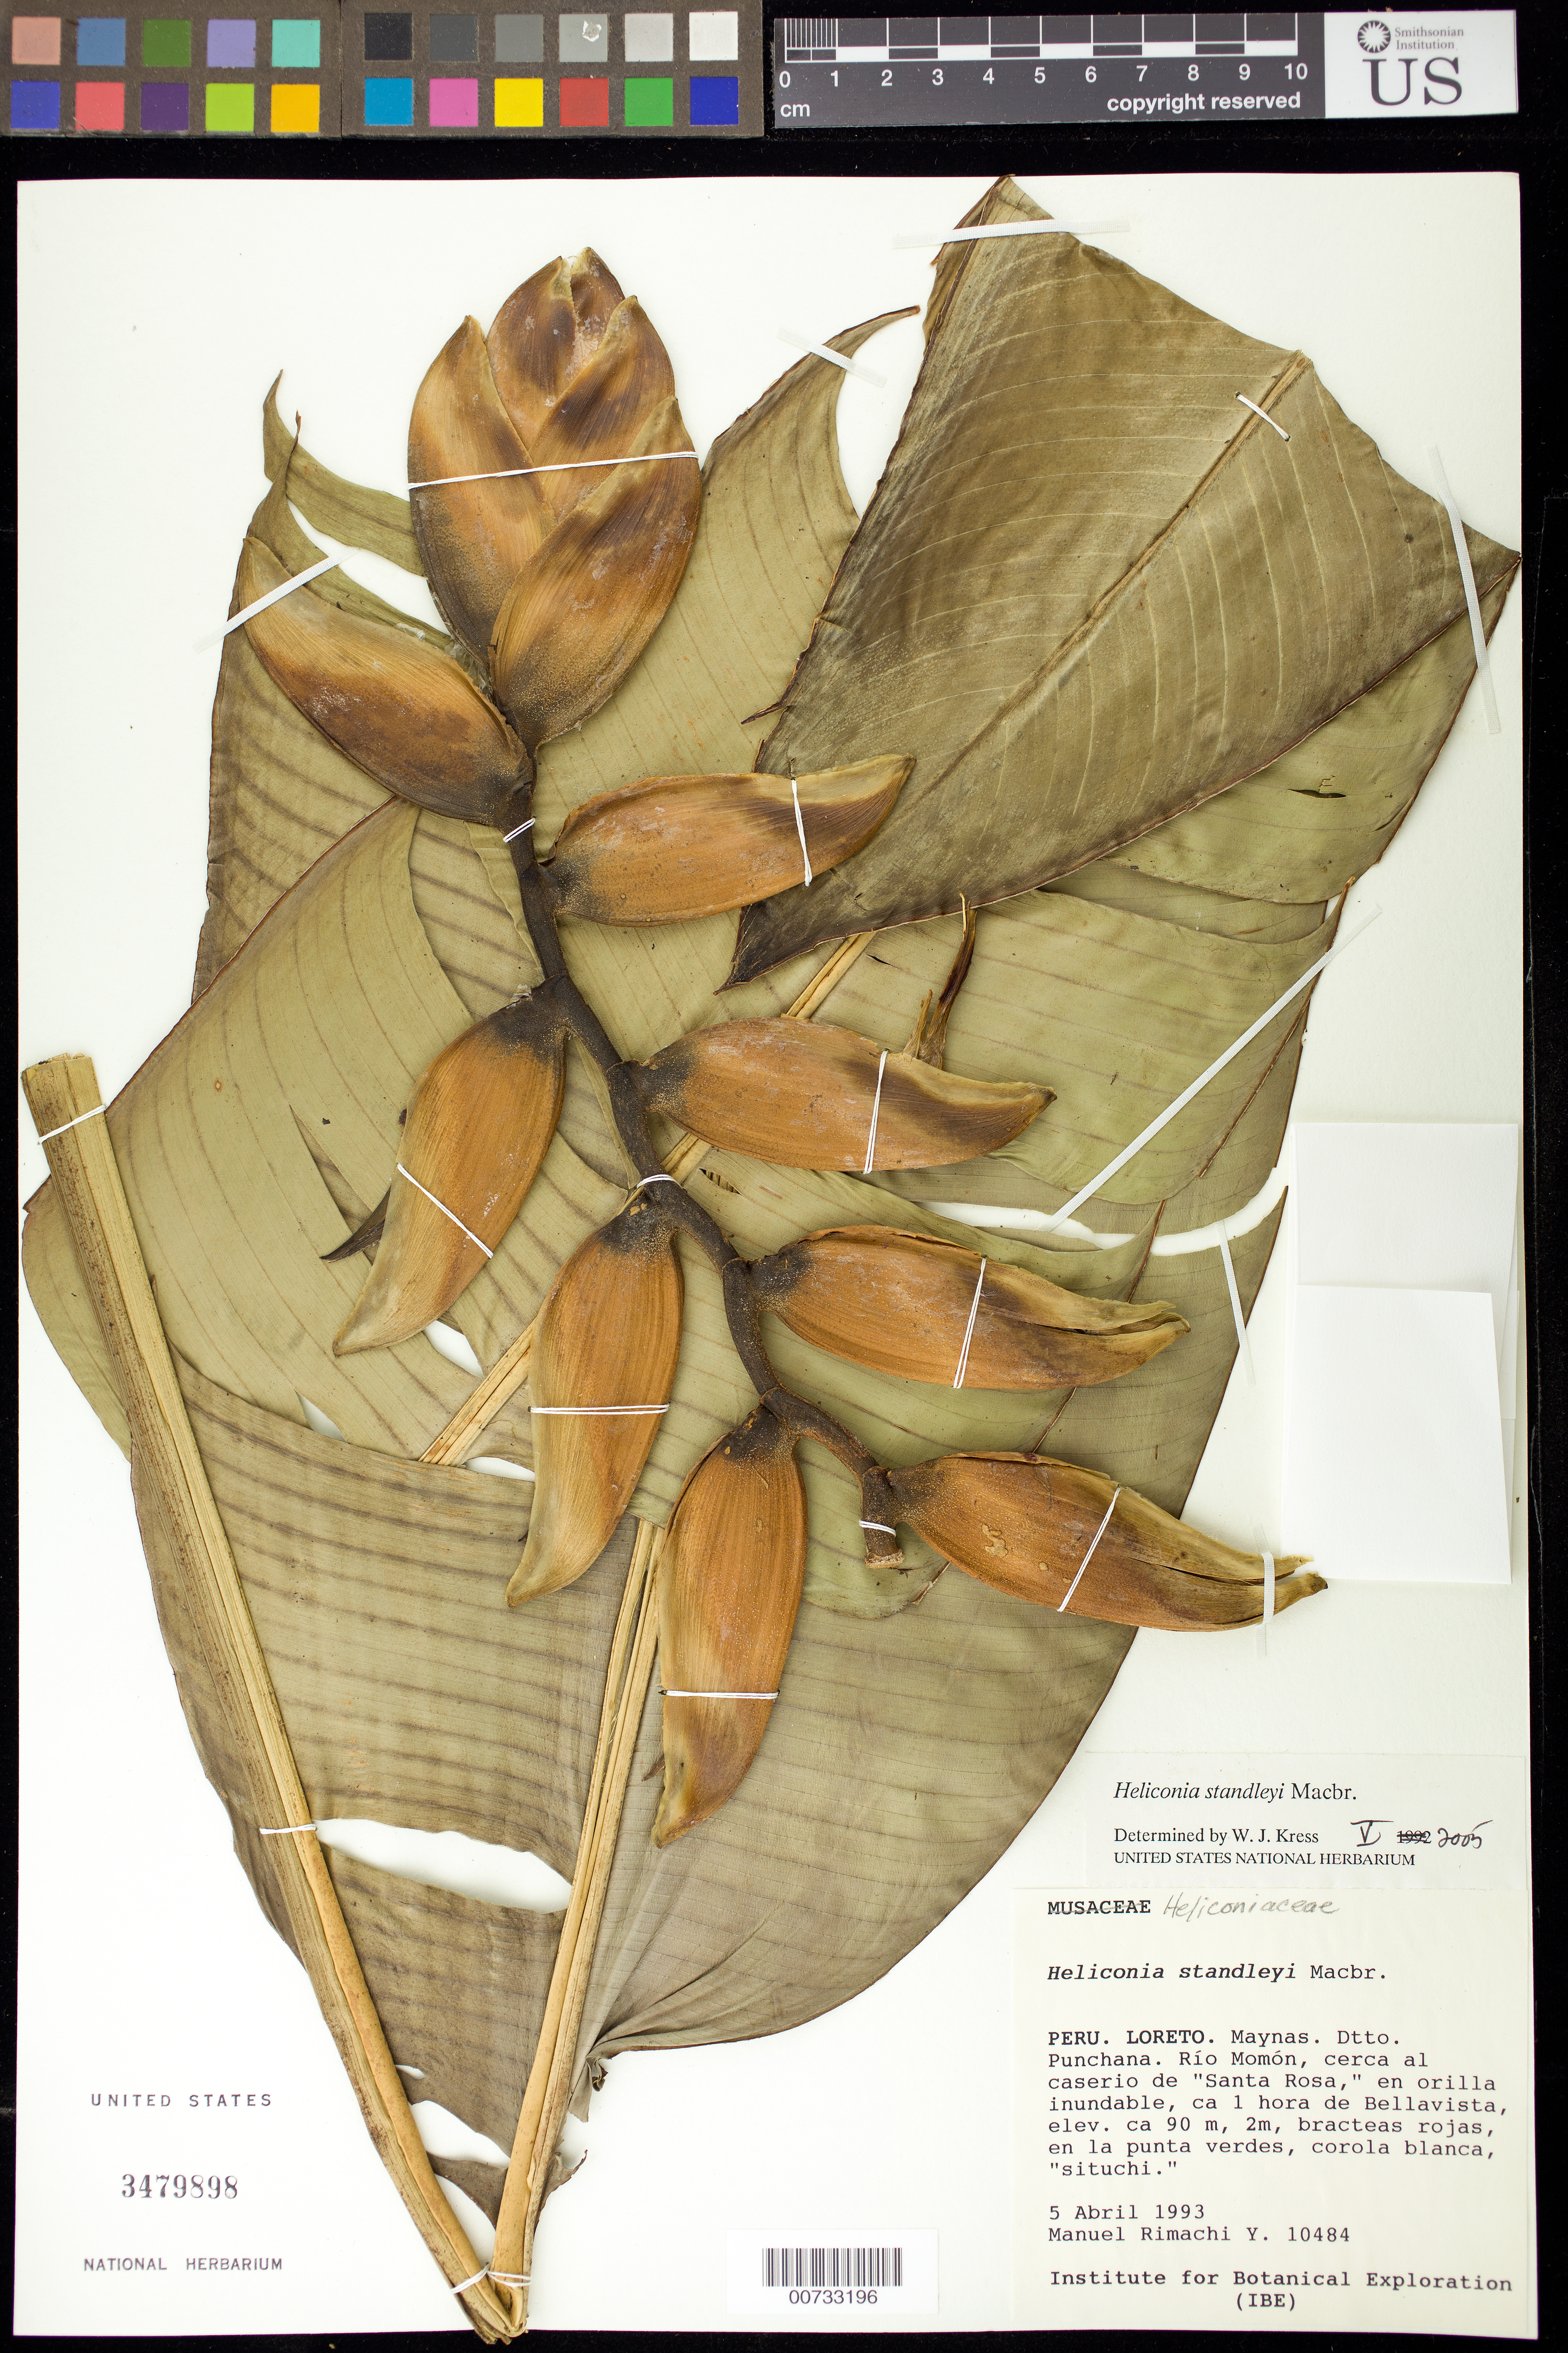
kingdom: Plantae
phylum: Tracheophyta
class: Liliopsida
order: Zingiberales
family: Heliconiaceae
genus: Heliconia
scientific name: Heliconia standleyi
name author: J.F. Macbr.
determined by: Kress, W. J., (US), Smithsonian Institution - National Museum of Natural History (UNITED STATES)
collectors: M. Rimachi Y.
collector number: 10484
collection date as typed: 05 Apr 1993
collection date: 1993-04-05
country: Peru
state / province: Loreto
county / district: Maynas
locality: Rio Momon, cerca al caserio de "Santa Rosa," en orilla inundable, ca 1 hora de Bellavista, Dtto. Punchana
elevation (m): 90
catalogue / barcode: US 3479898